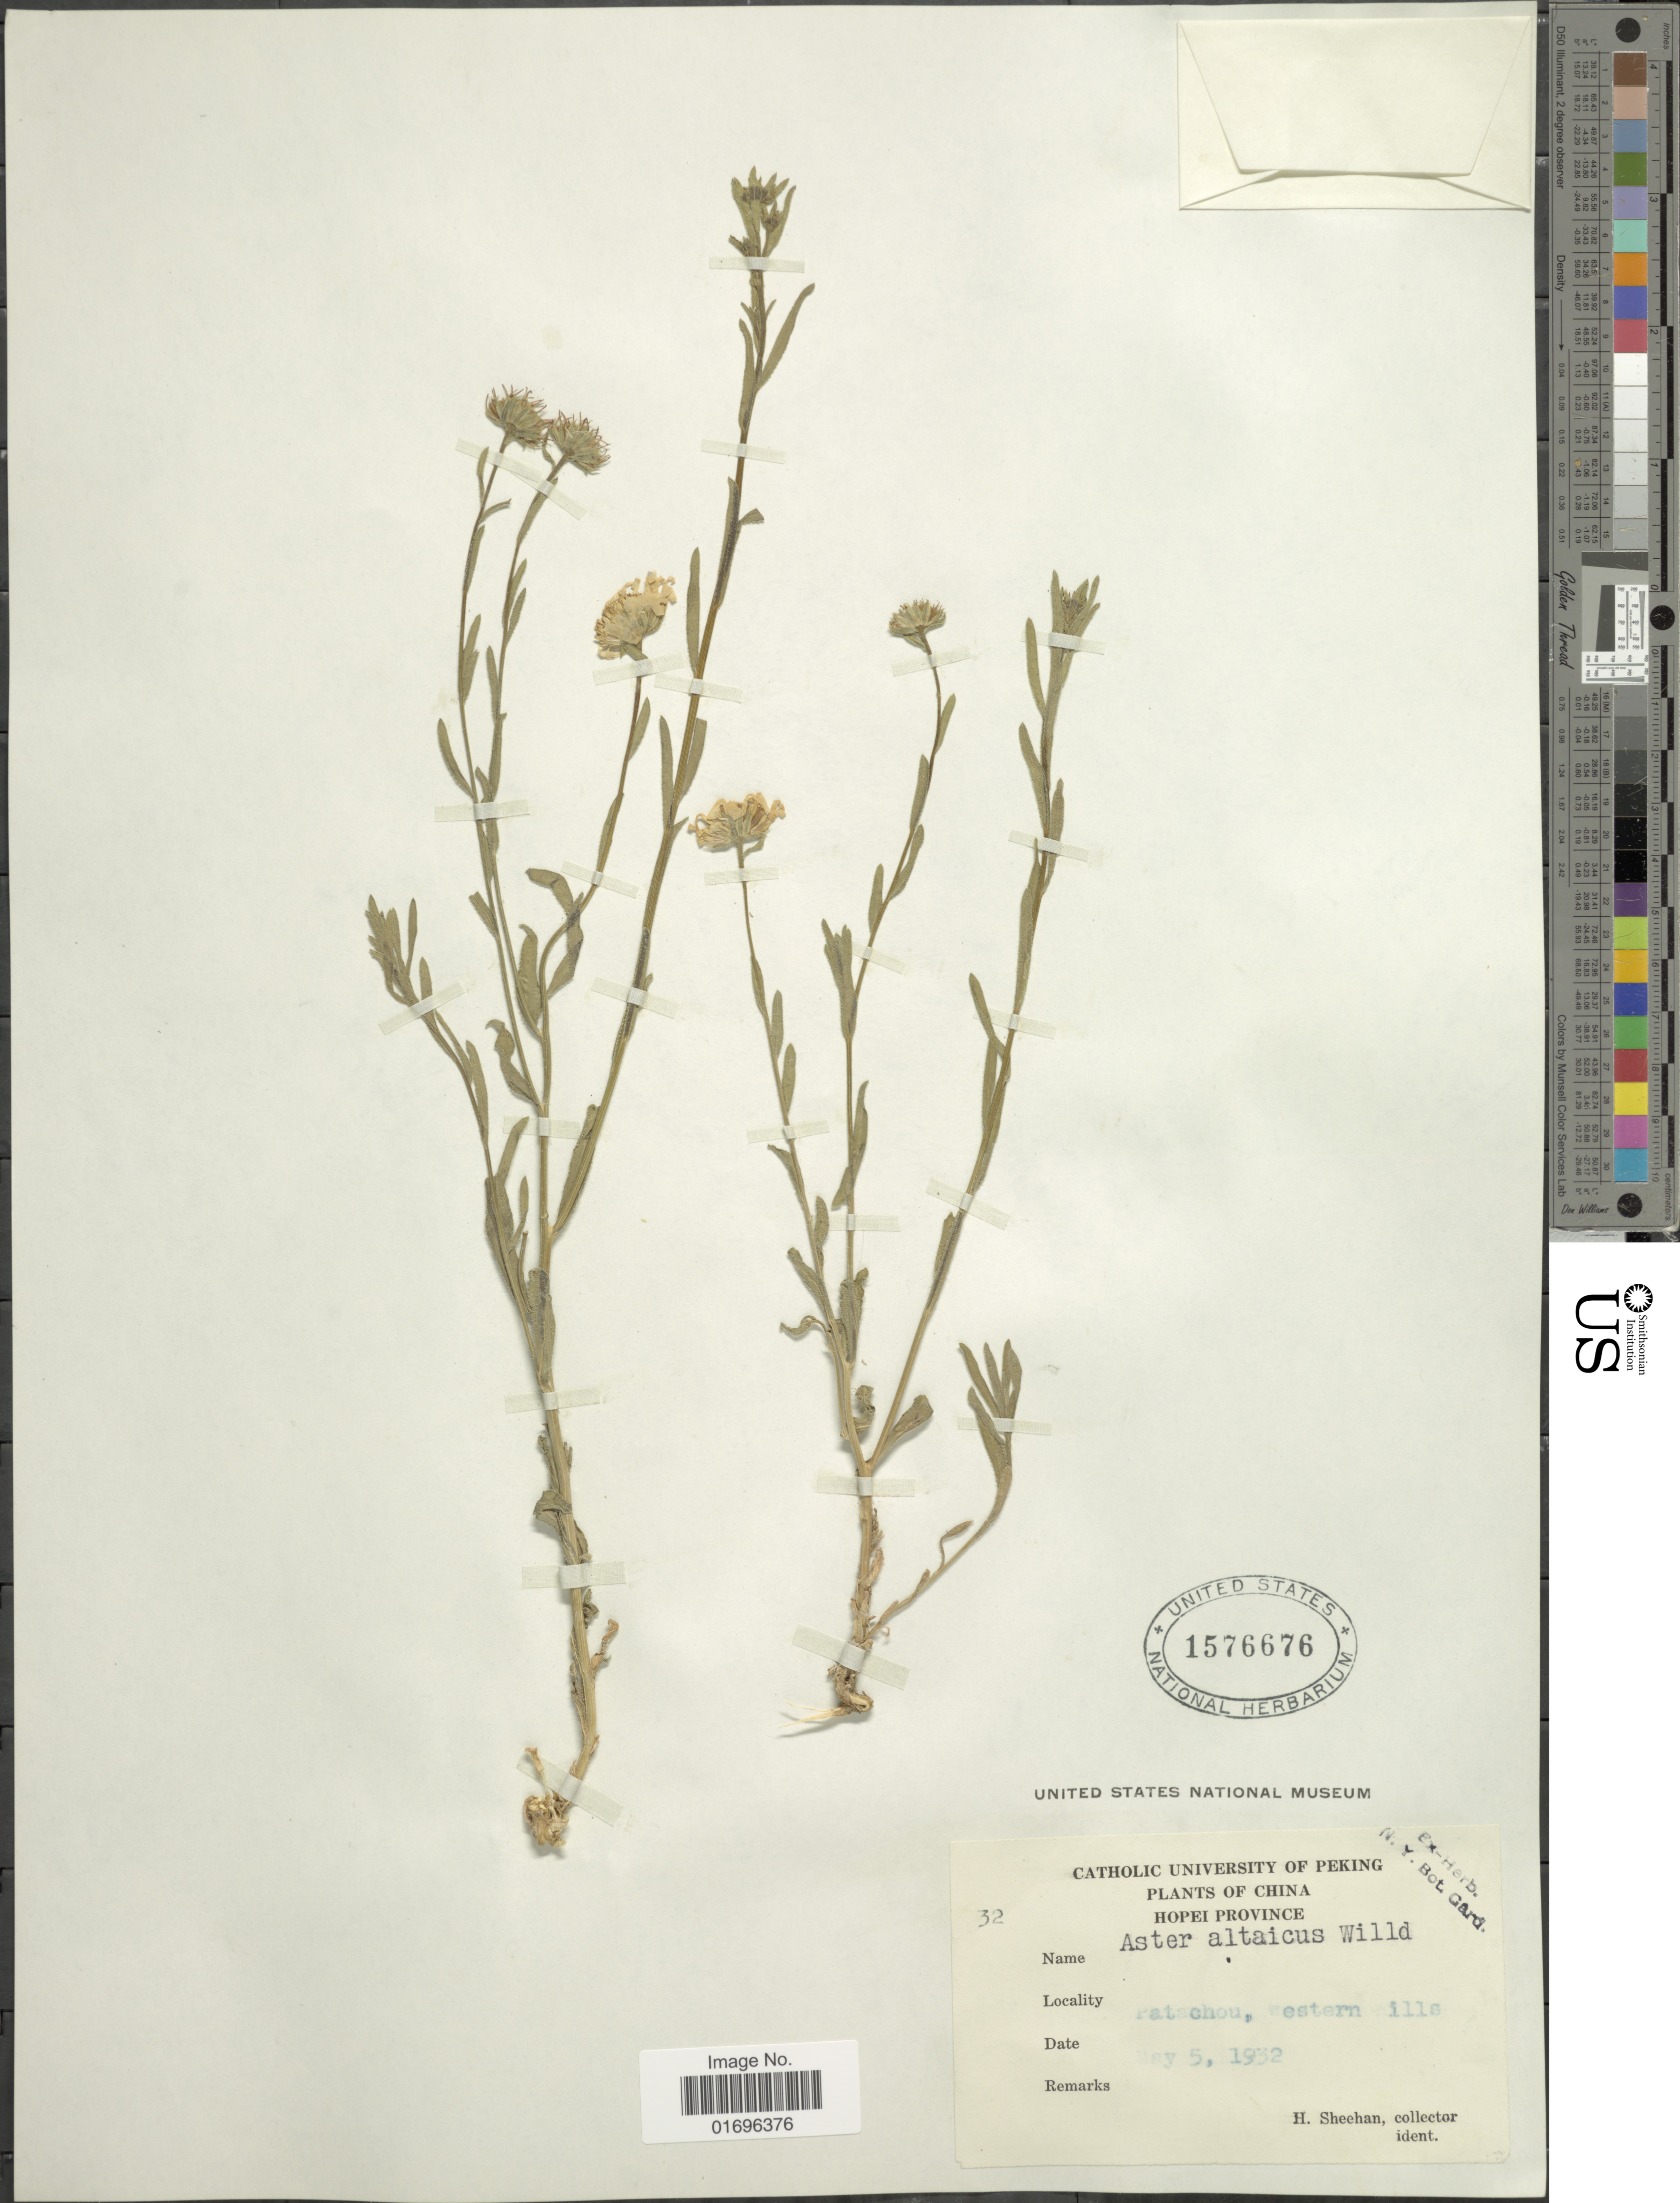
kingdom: Plantae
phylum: Tracheophyta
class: Magnoliopsida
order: Asterales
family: Asteraceae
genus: Aster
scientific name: Aster altaicus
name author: Willd.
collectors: H. Sheehan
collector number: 32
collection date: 1932-05-05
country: China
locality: Hopei Province. Patschou, western hills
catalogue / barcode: US 1576676